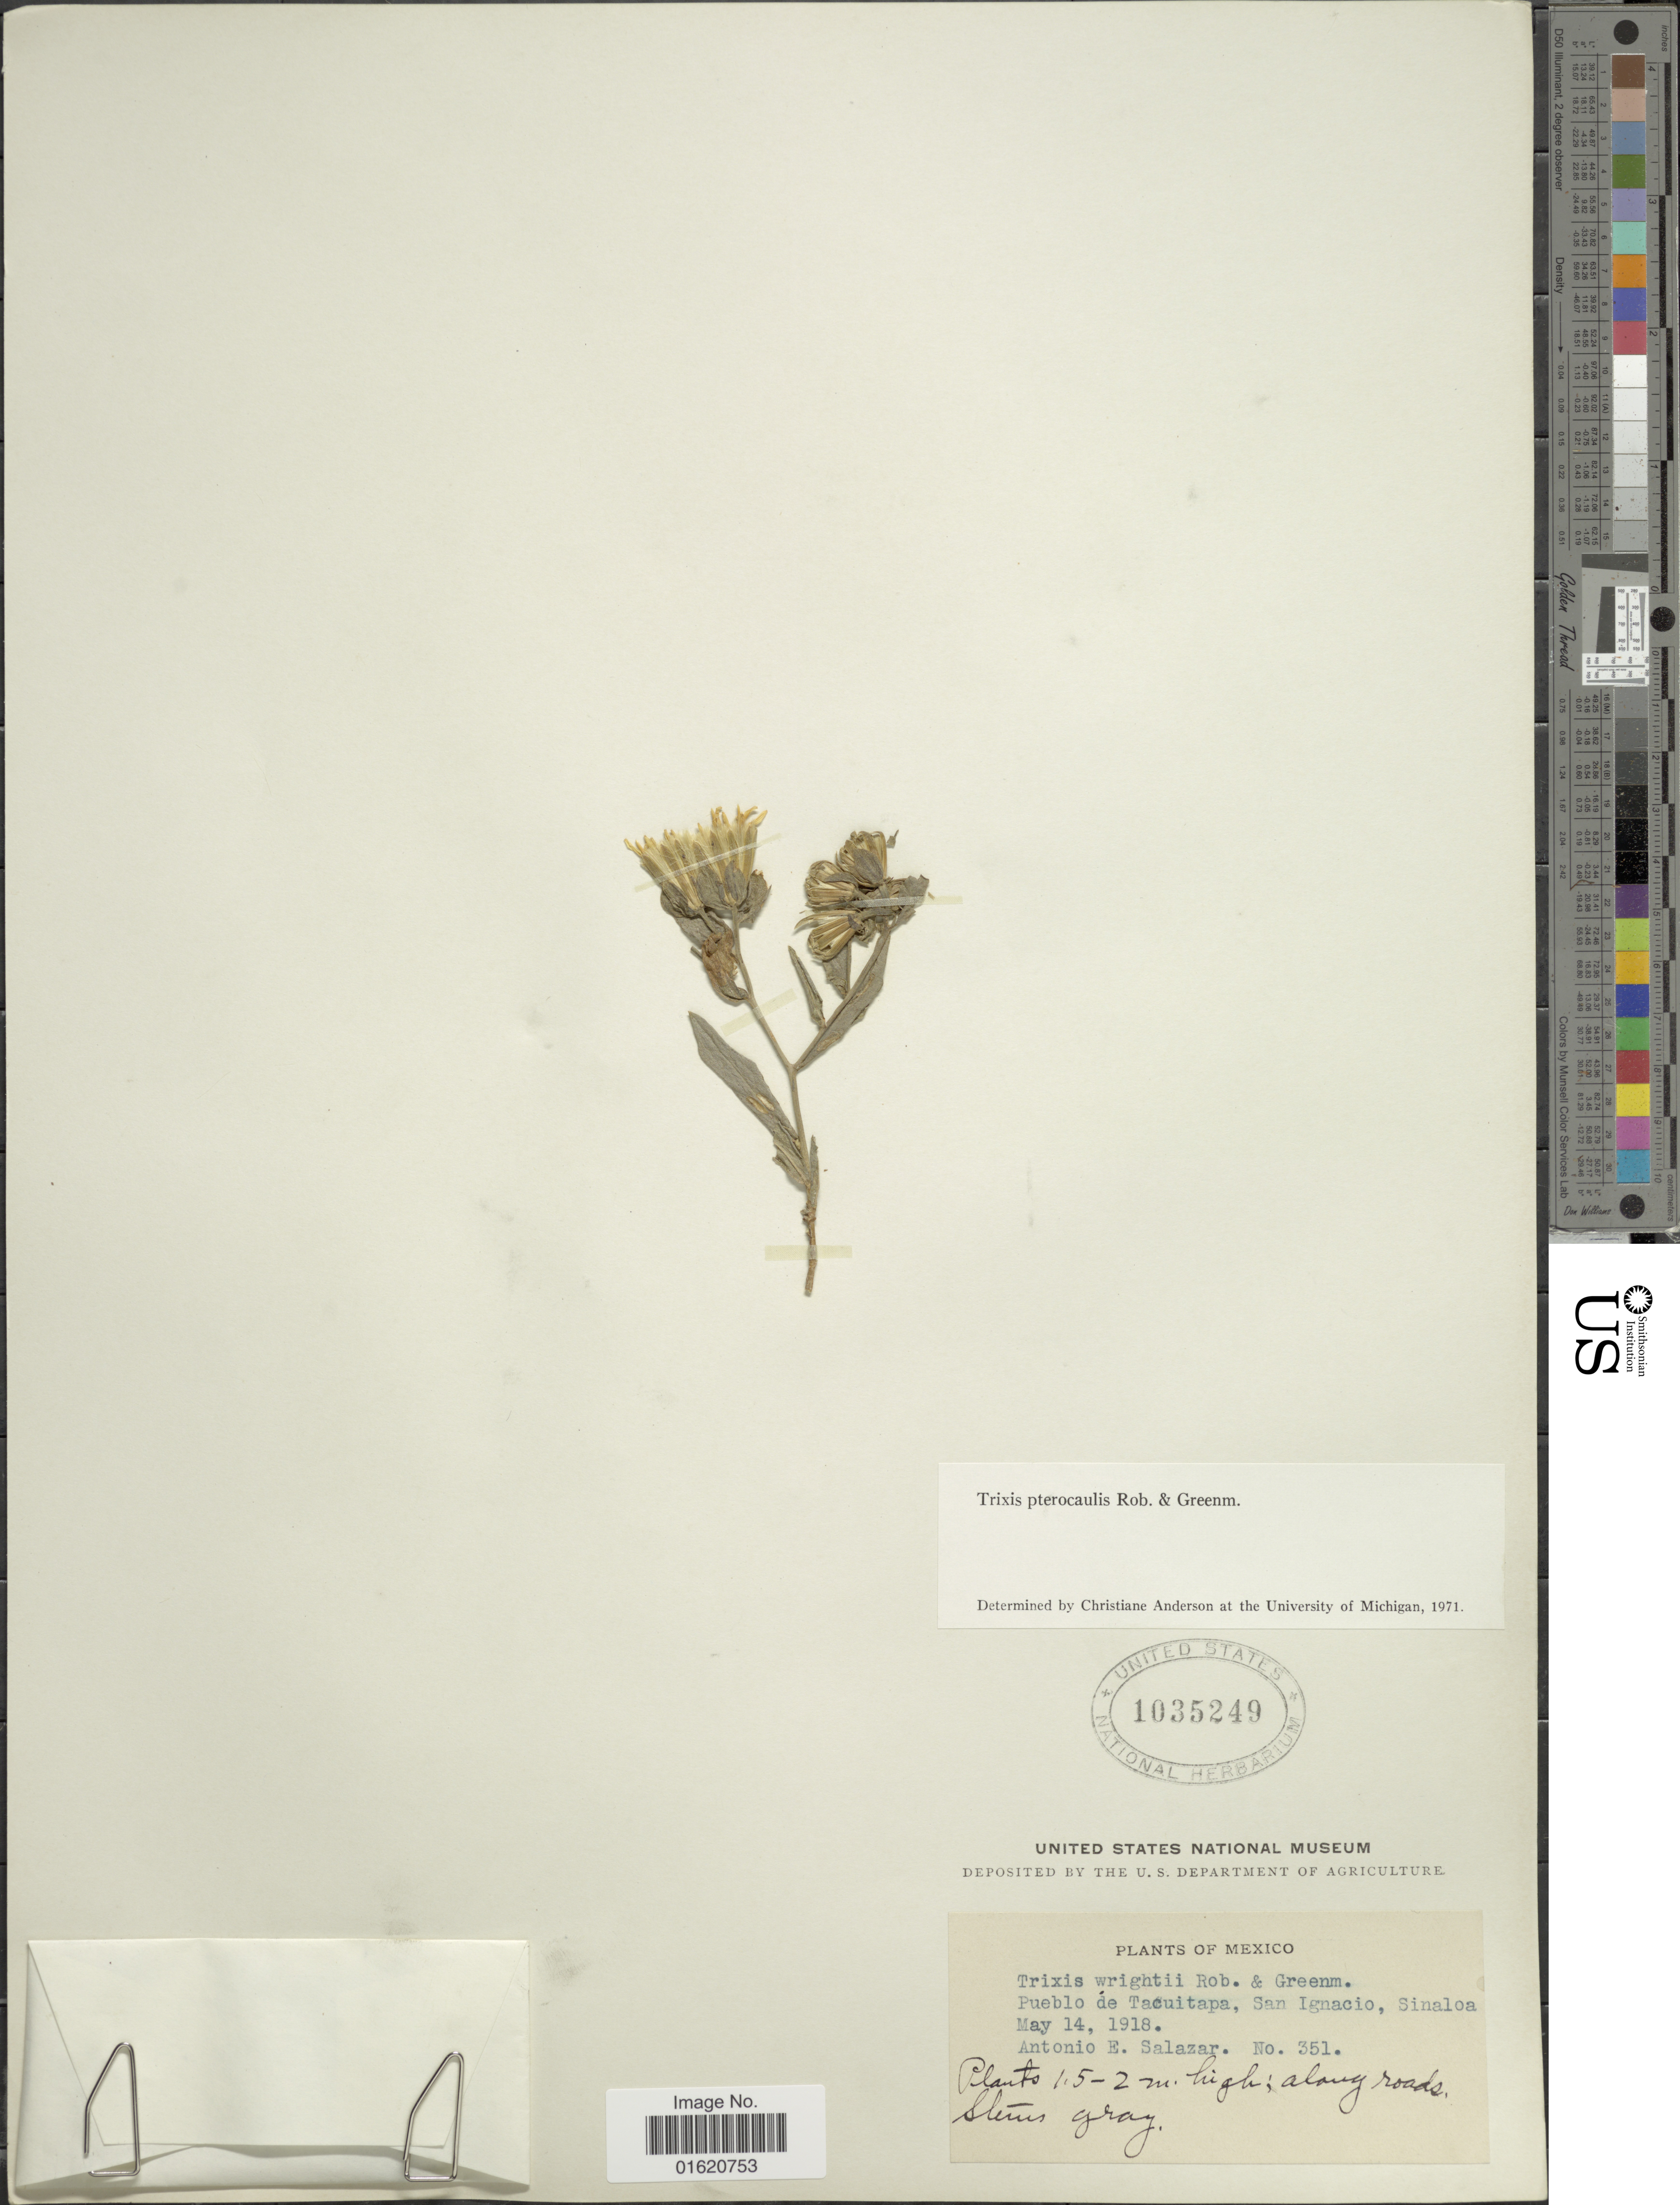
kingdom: Plantae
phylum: Tracheophyta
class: Magnoliopsida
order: Asterales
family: Asteraceae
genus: Trixis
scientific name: Trixis pterocaulis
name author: B.L. Rob. & Greenm.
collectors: A. E. Salazar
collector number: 351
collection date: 1918-05-14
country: Mexico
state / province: Sinaloa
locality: Pueblo de Tacuitapa, San Ignacio, along roads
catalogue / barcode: US 1035249